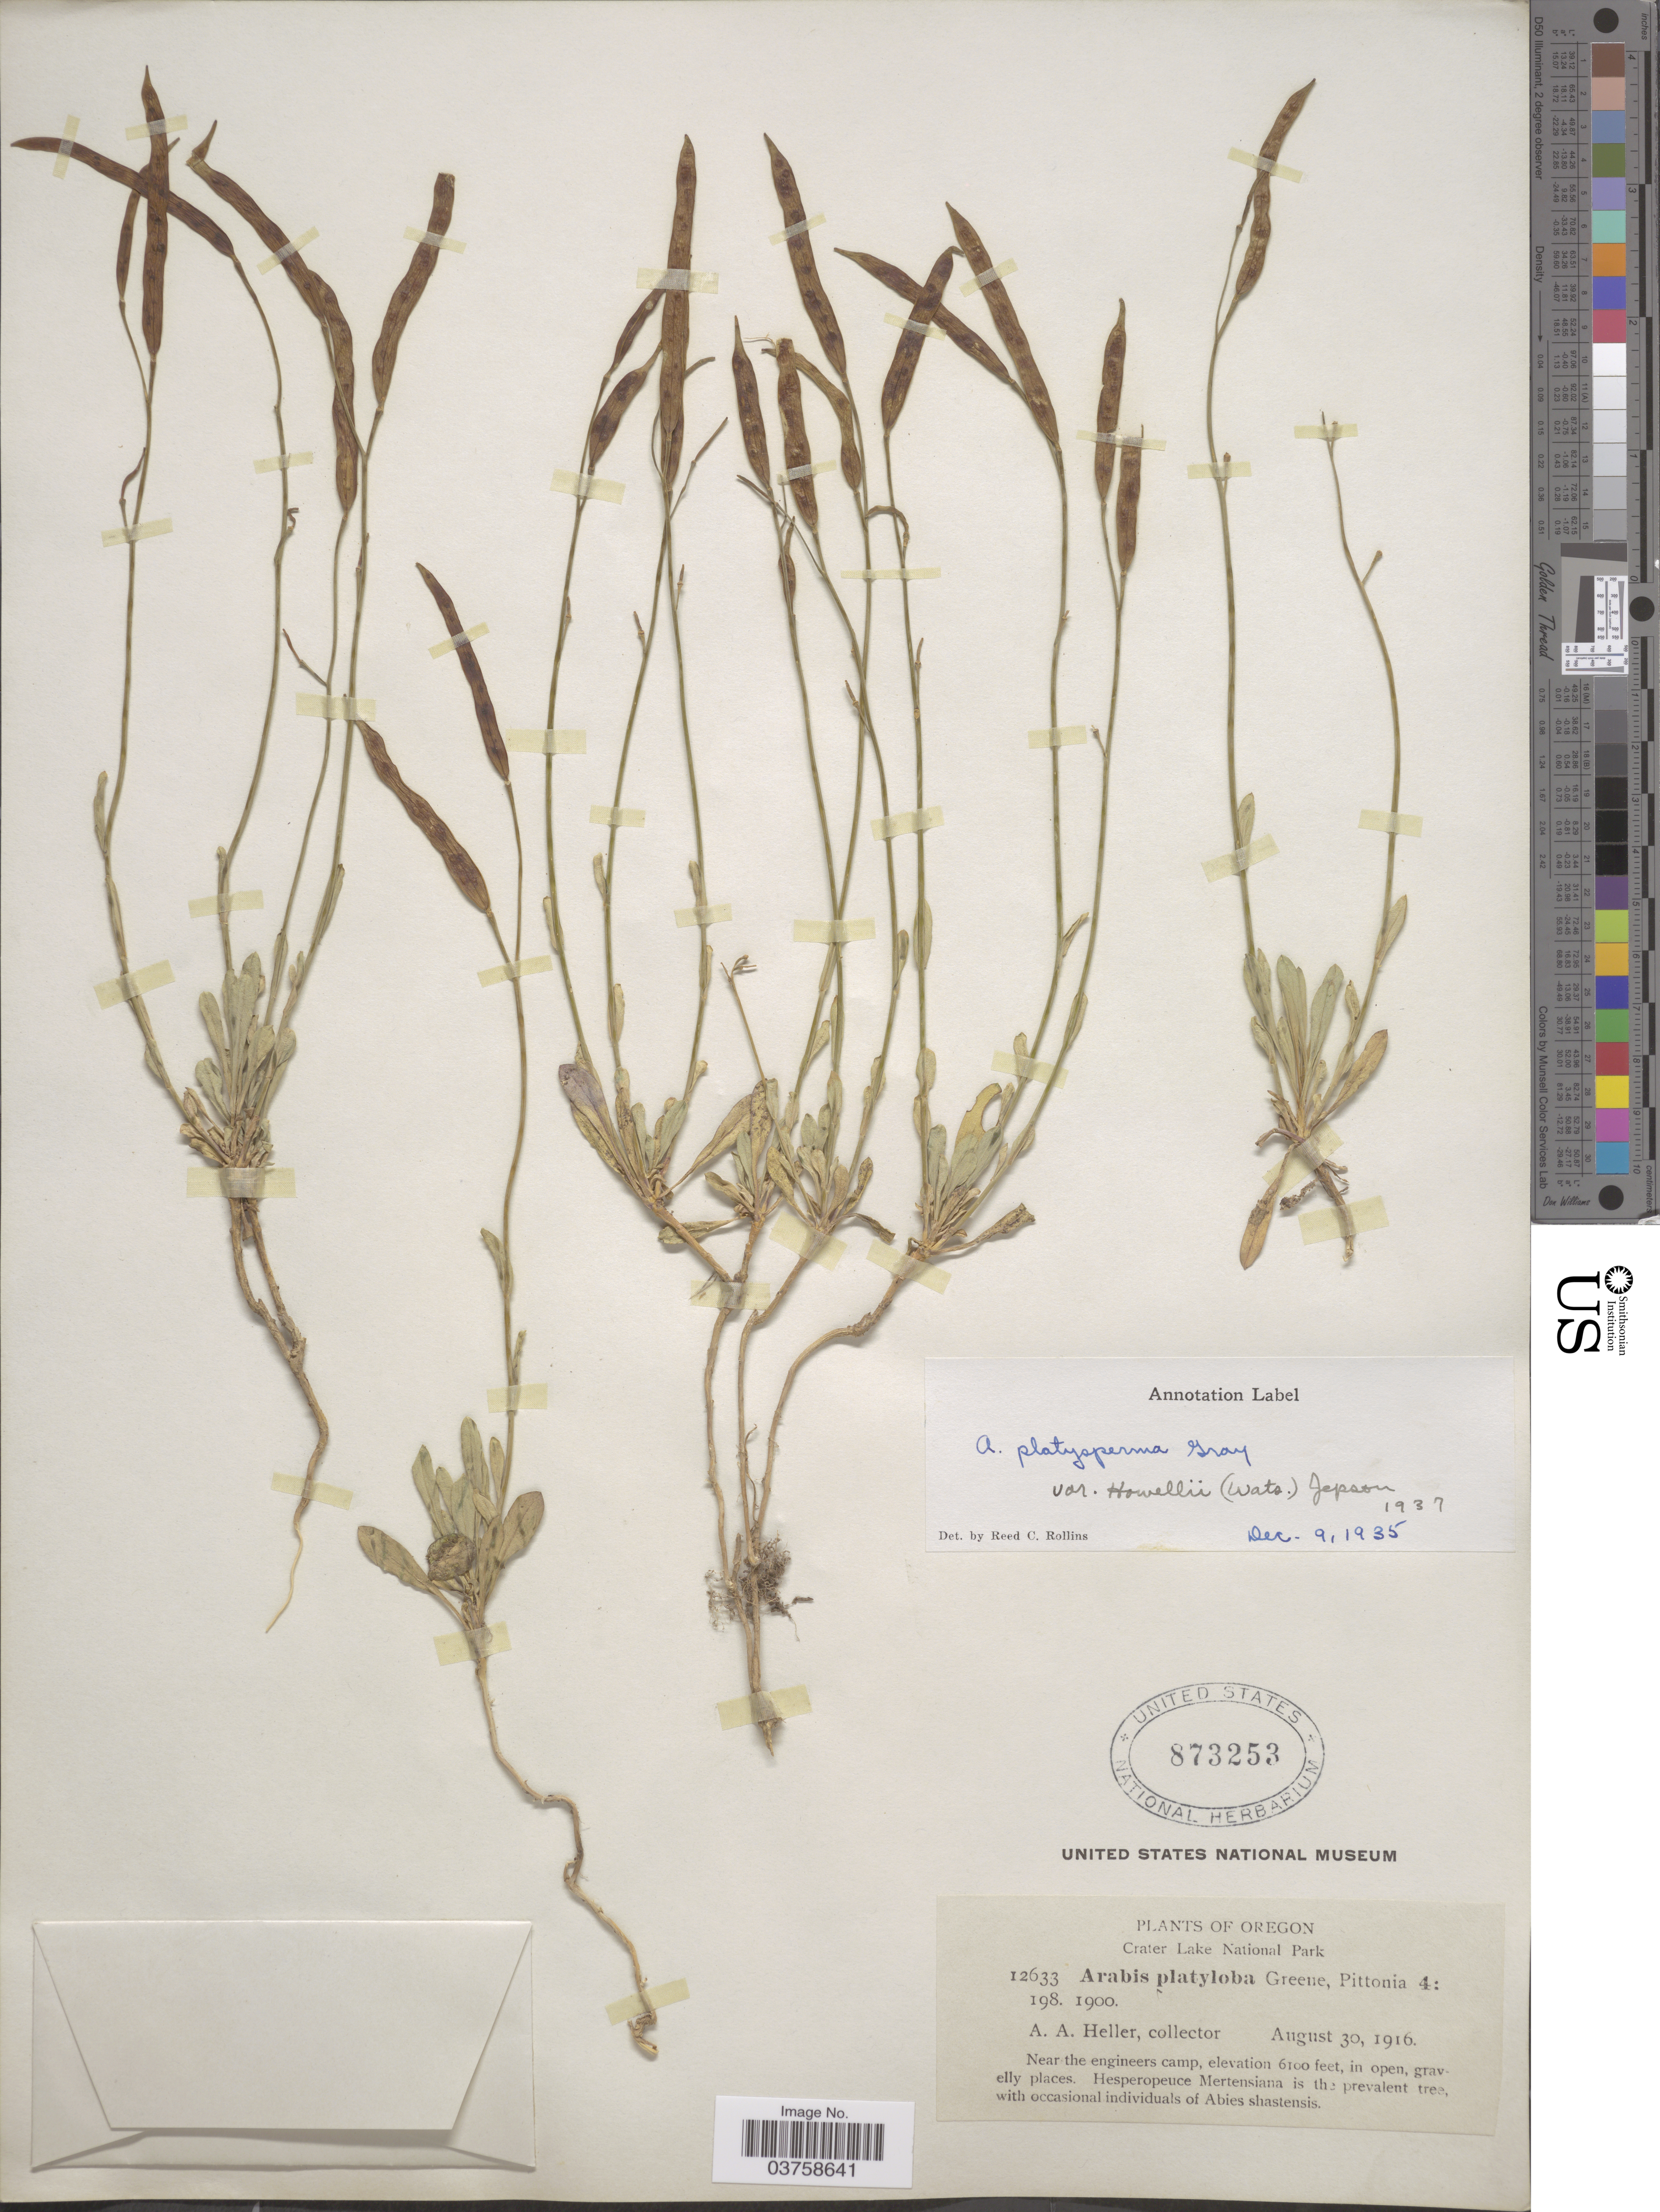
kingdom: Plantae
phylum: Tracheophyta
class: Magnoliopsida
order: Brassicales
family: Brassicaceae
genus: Arabis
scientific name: Arabis platysperma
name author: A. Gray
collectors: A. A. Heller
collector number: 12633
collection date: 1916-08-30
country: United States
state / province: Oregon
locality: Crater Lake National Park. Near the engineers camp.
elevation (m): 1859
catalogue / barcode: US 873253